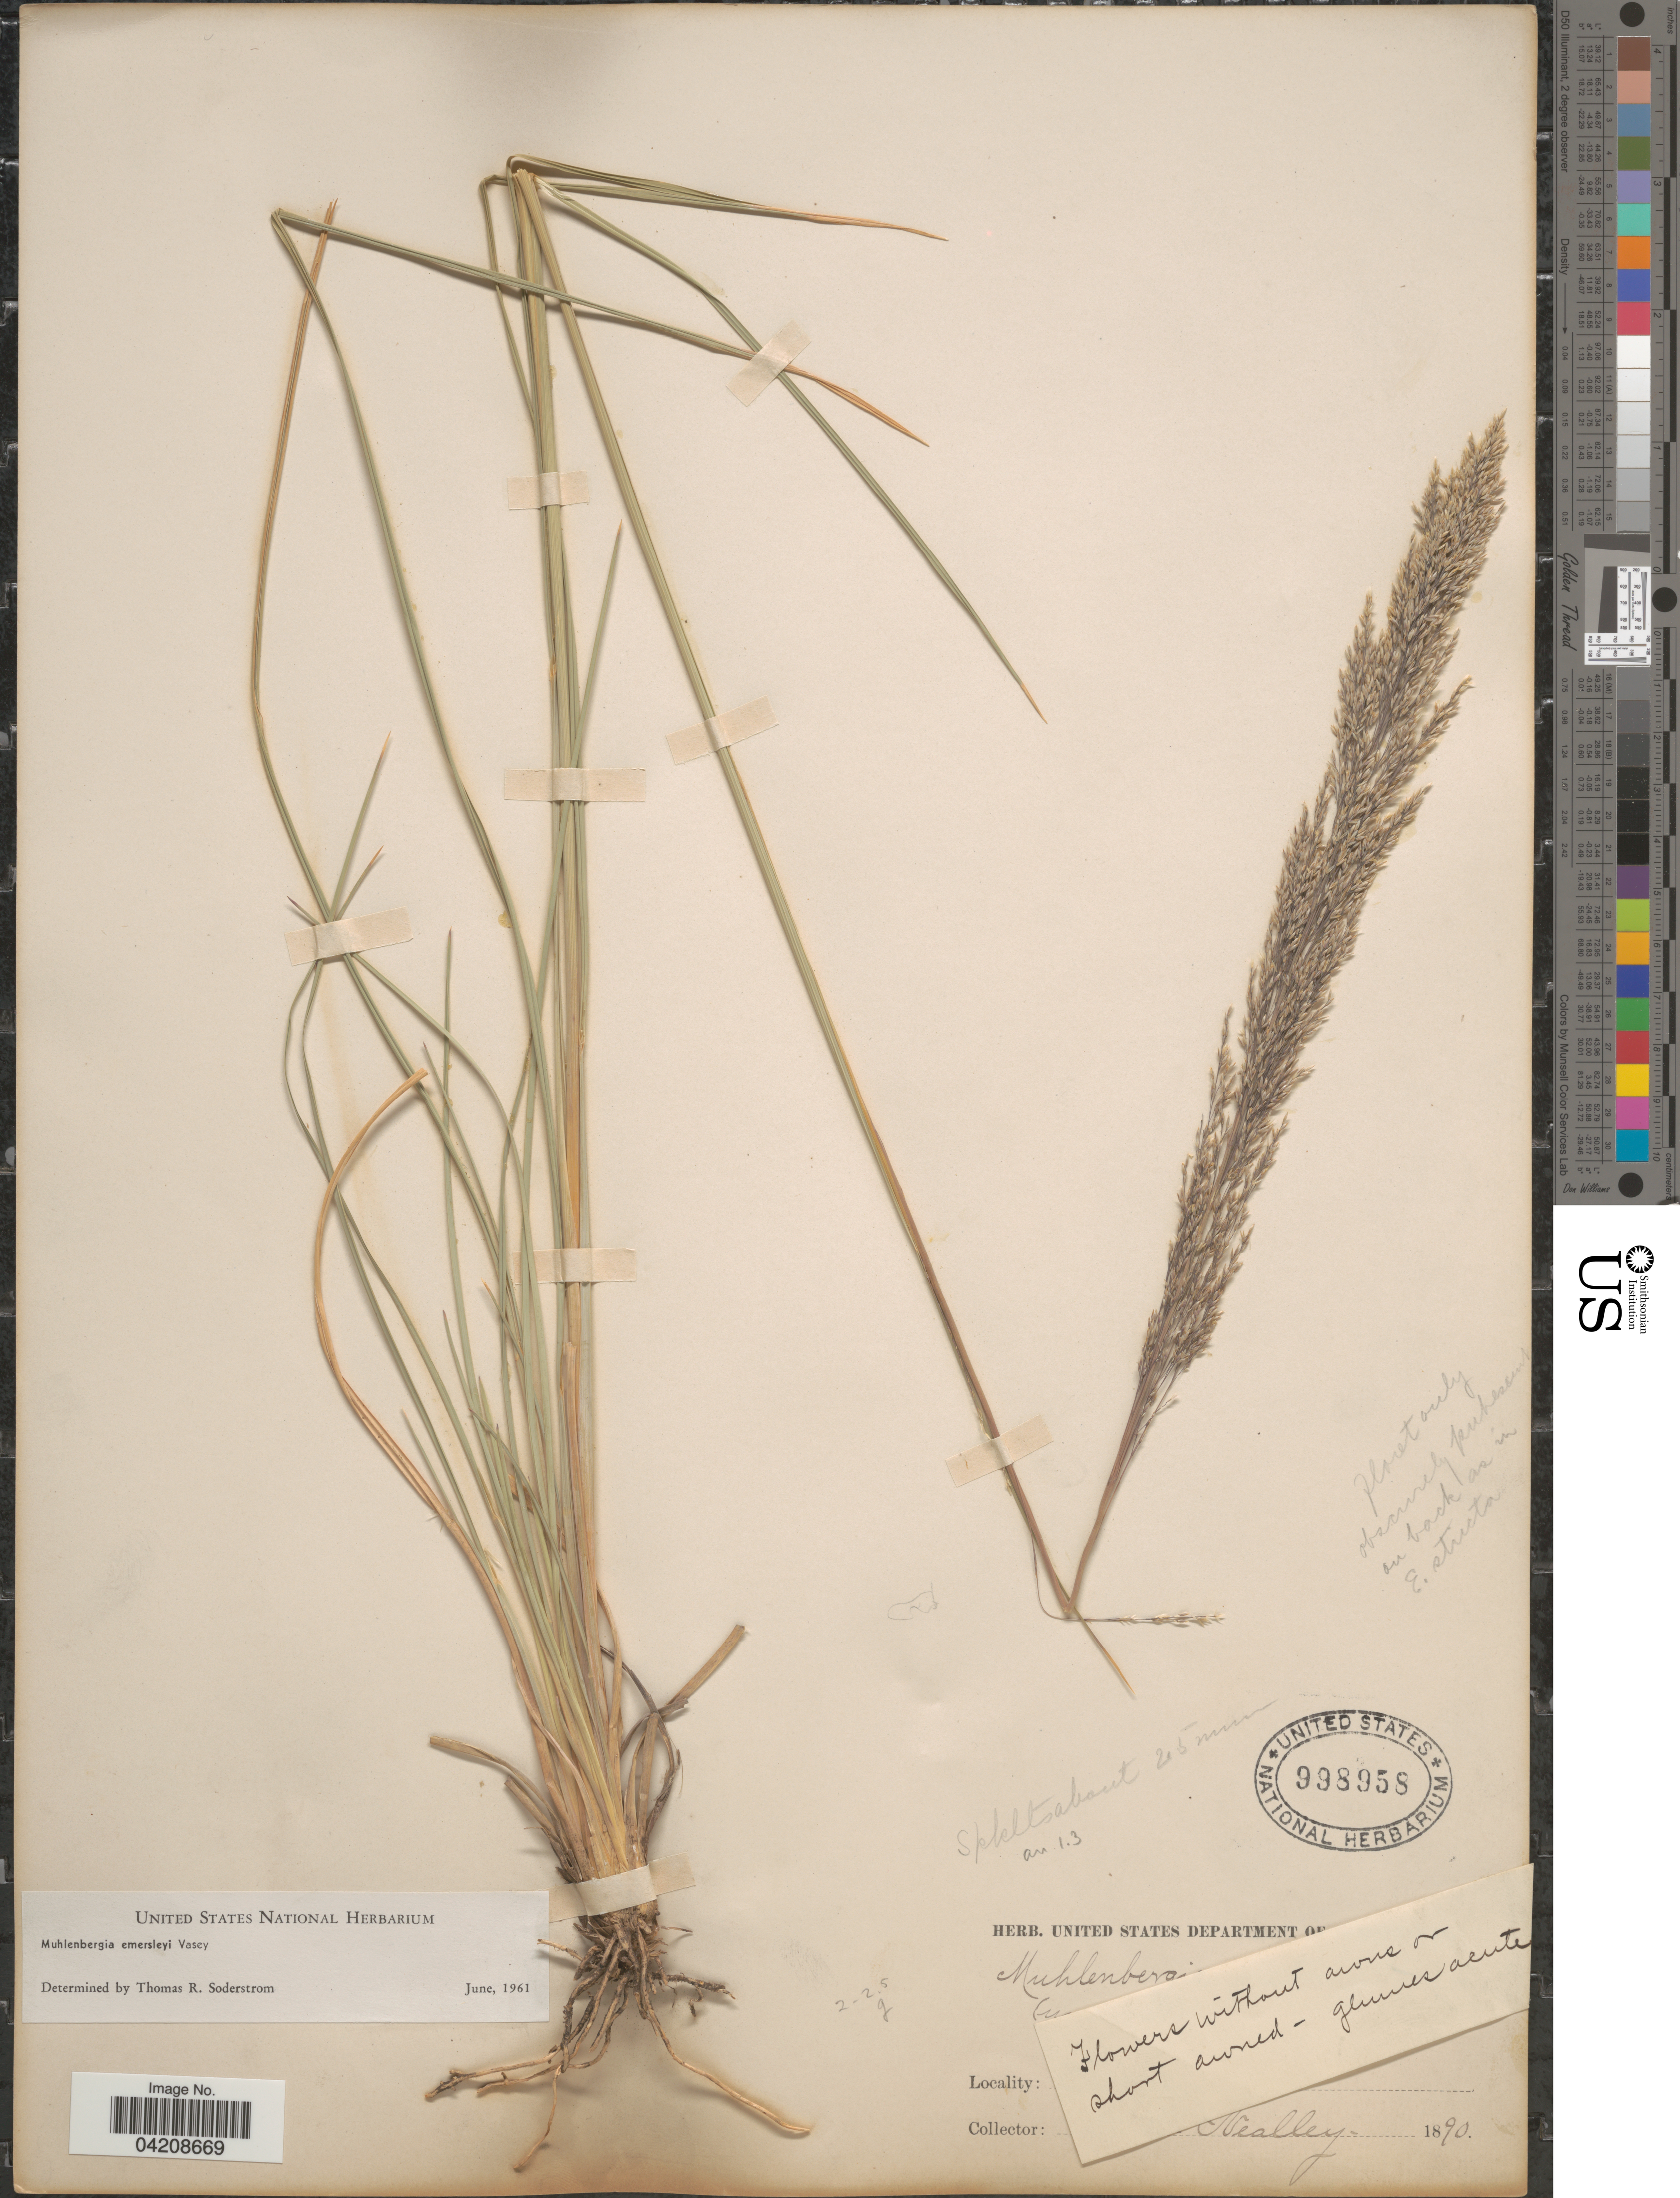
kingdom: Plantae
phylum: Tracheophyta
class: Liliopsida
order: Poales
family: Poaceae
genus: Muhlenbergia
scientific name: Muhlenbergia emersleyi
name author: Vasey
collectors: Nealley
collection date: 1890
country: United States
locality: [illegible text].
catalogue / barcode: US 998958